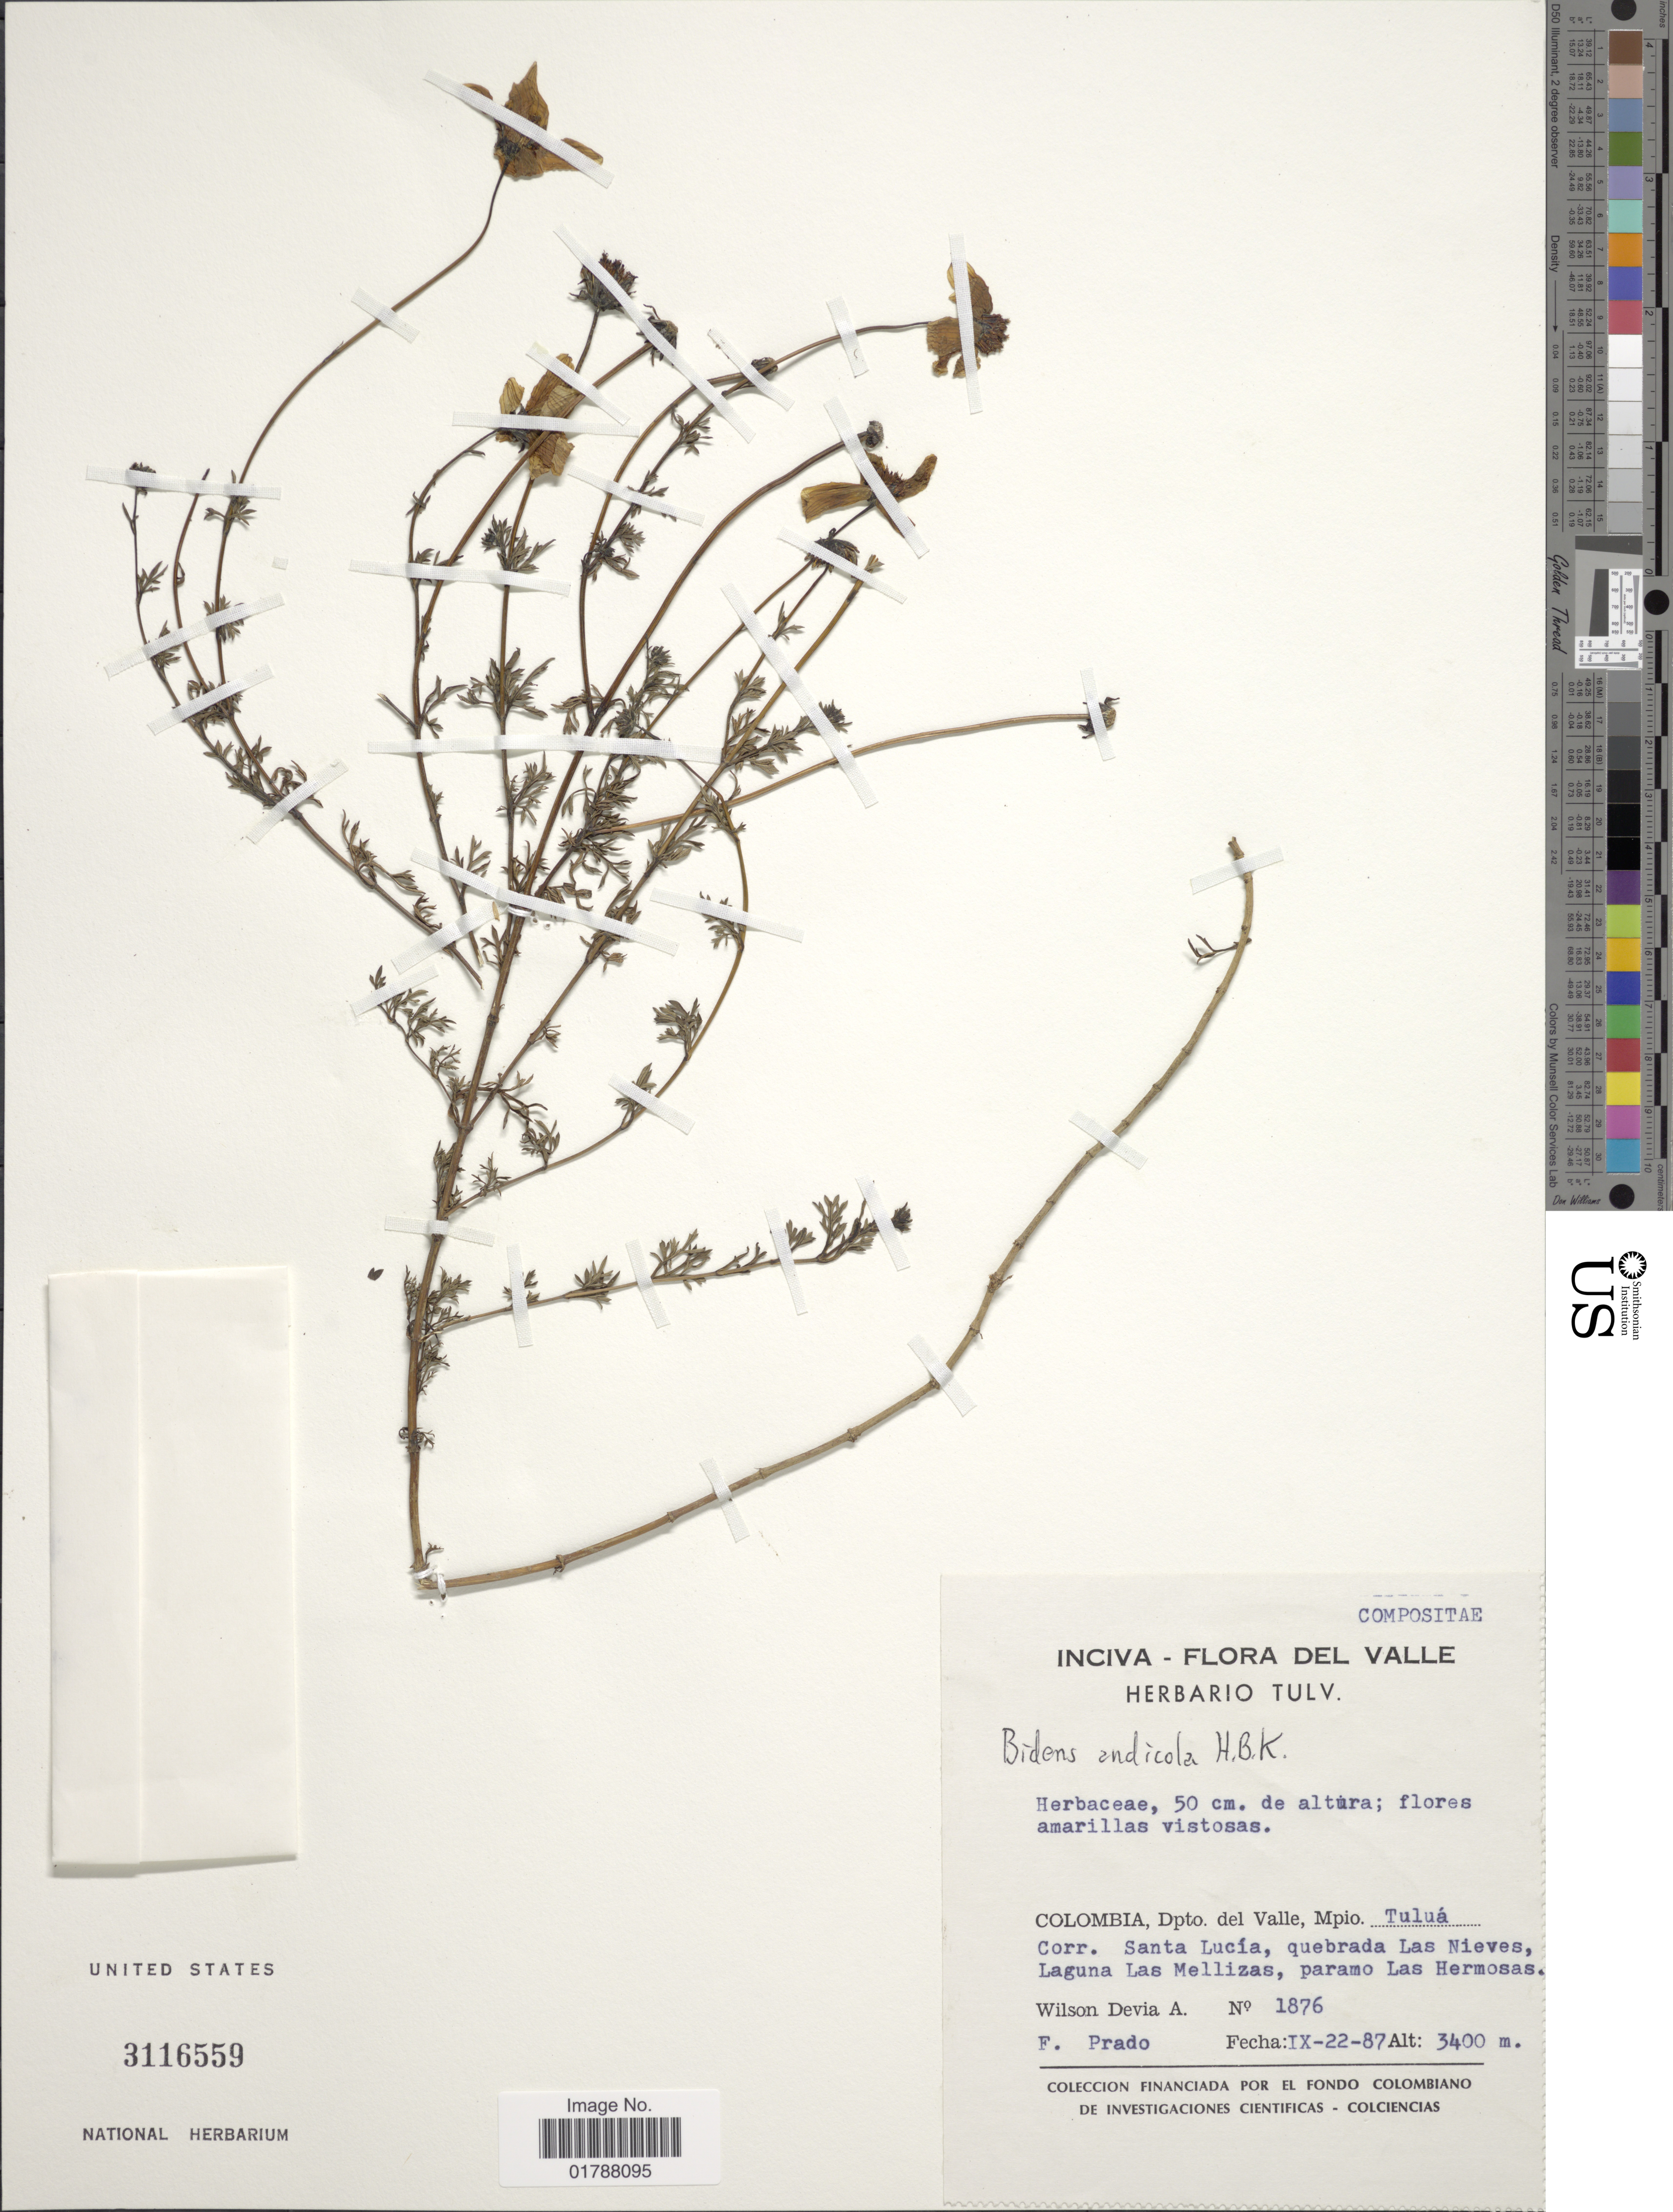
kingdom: Plantae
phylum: Tracheophyta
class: Magnoliopsida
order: Asterales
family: Asteraceae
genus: Bidens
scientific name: Bidens andicola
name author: Kunth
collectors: W. Devia A. & F. Prado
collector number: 1876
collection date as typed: Transcribed d/m/y: 22/9/87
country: Colombia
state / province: Valle del Cauca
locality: Colombia, Dpto. del Valle, Mpio Tulua, Corr. Santa Lucia, quebrada Las Nieves, Laguna Las Mellizas, paramo Las Hermosas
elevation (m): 3400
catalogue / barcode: US 3116559